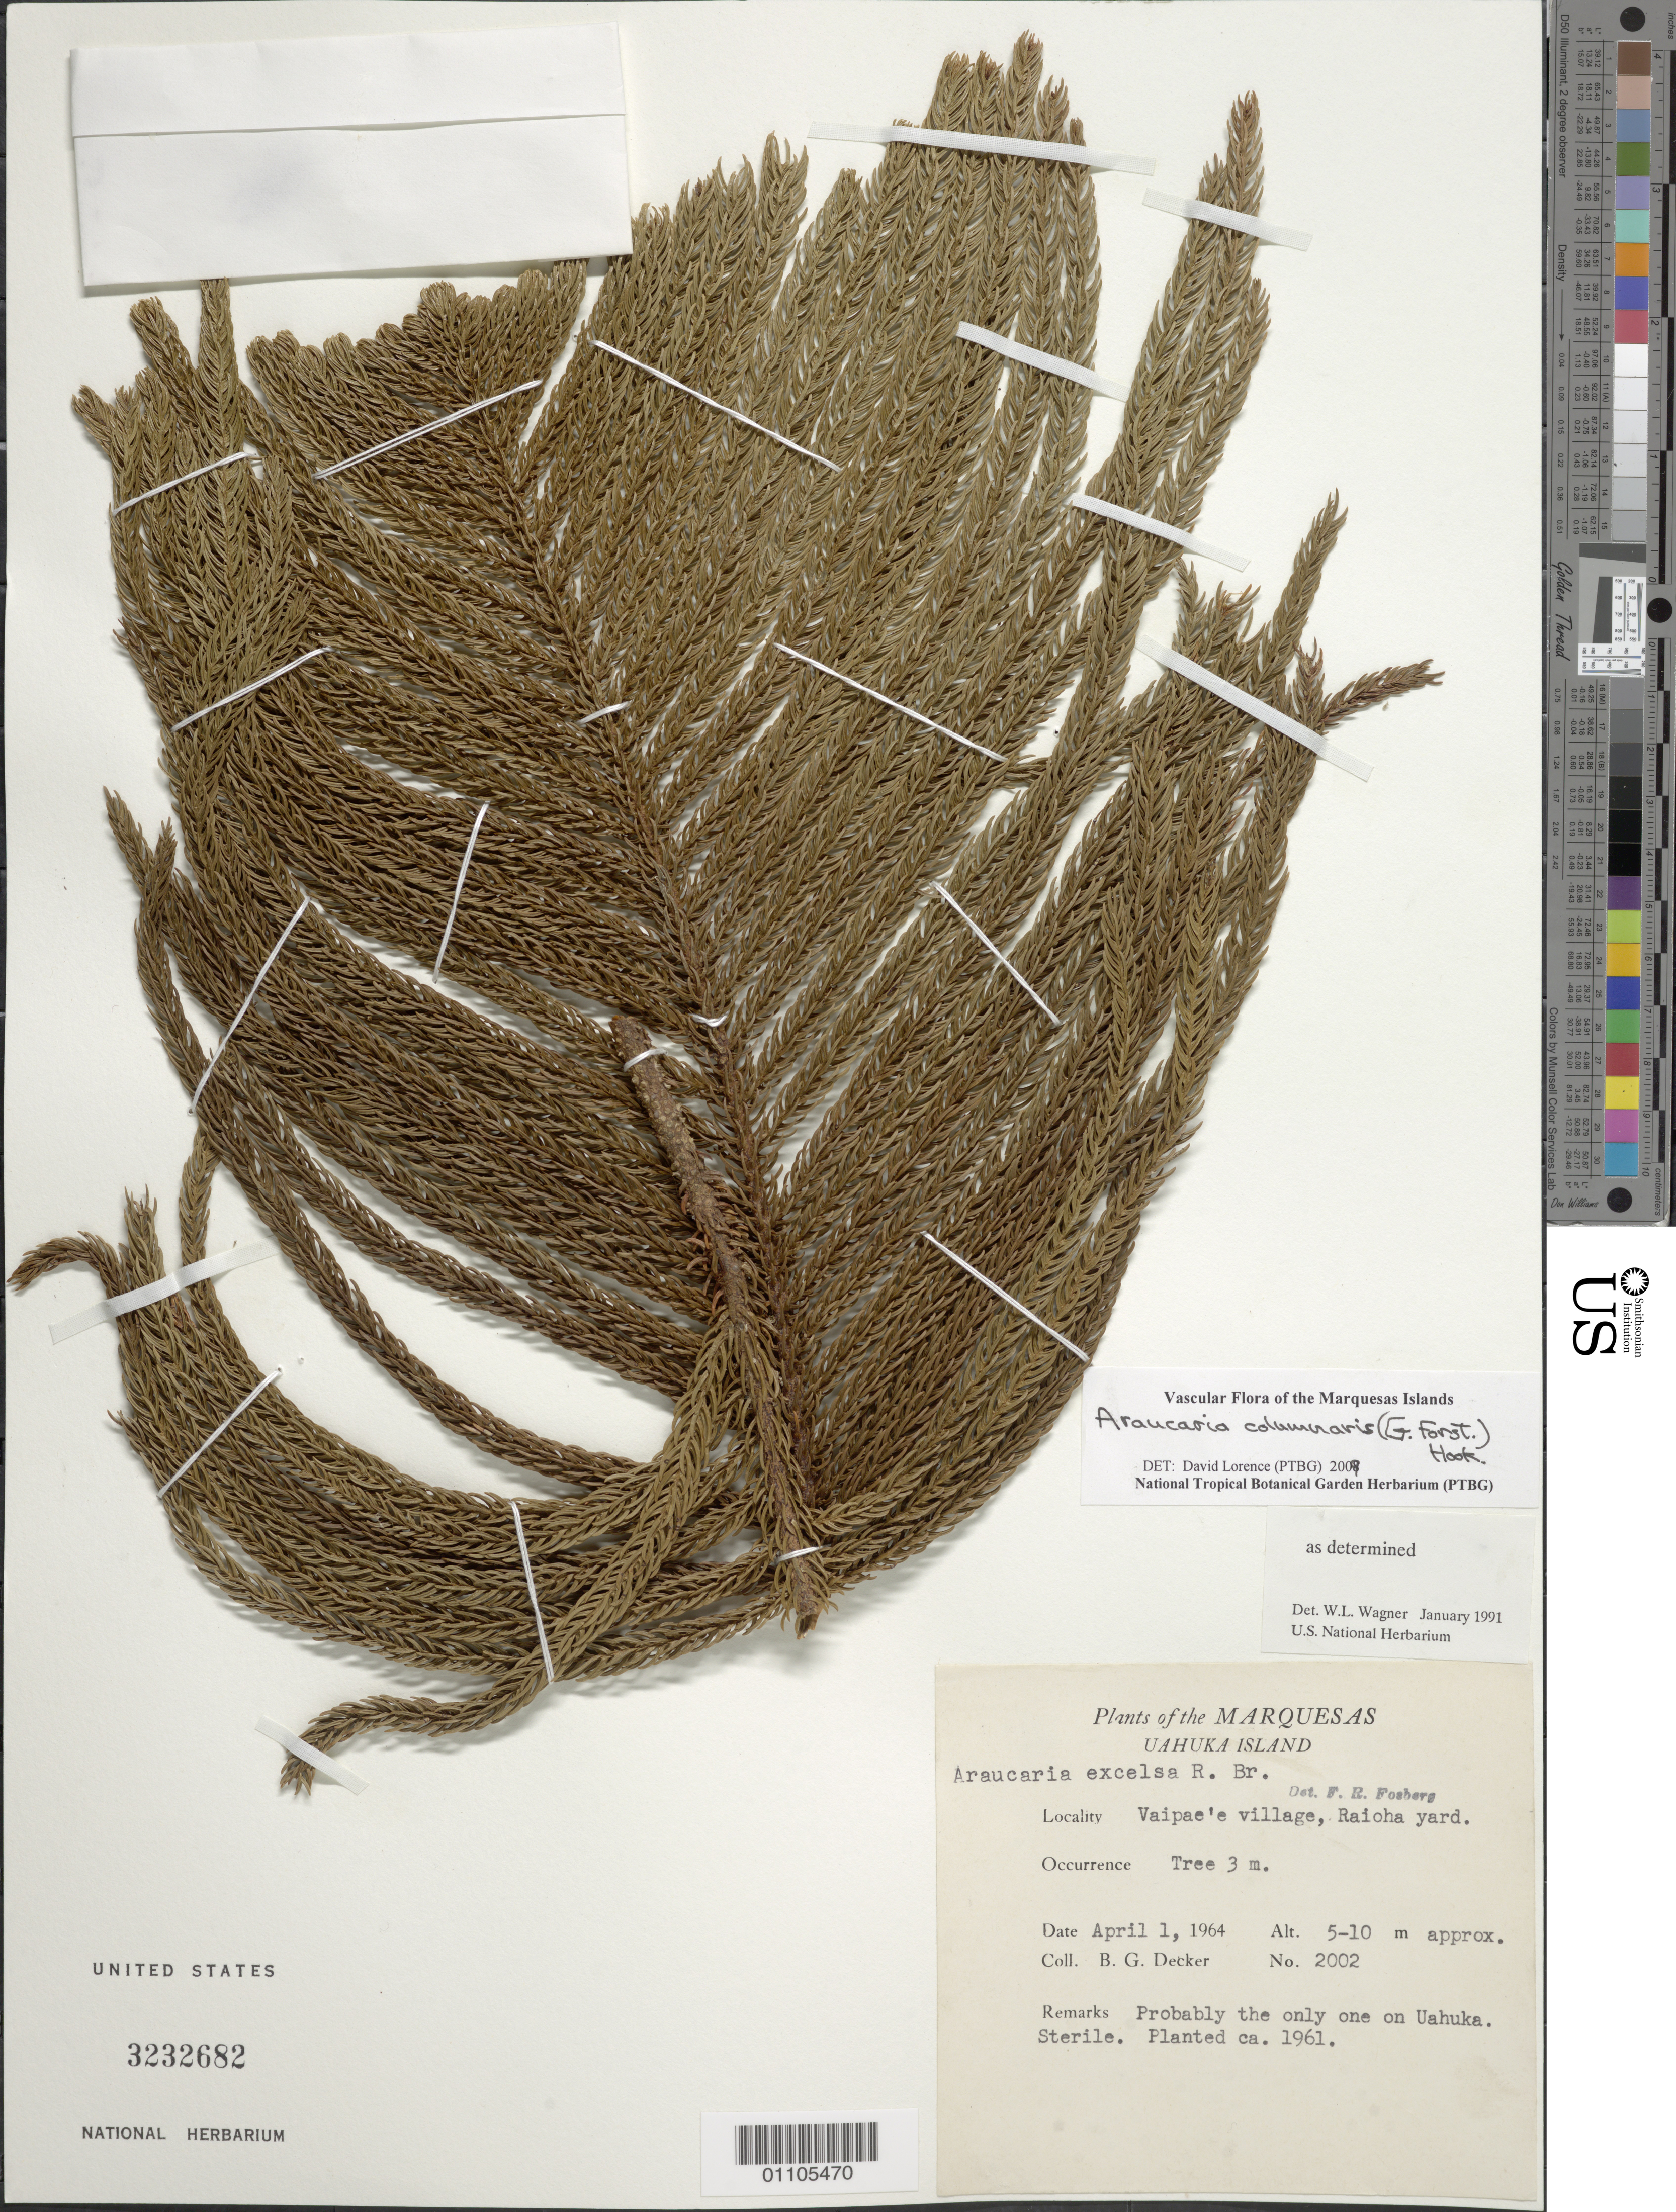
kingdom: Plantae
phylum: Tracheophyta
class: Pinopsida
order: Pinales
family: Araucariaceae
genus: Araucaria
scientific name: Araucaria columnaris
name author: (G. Forst.) Hook.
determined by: Lorence, David H., (PTBG), National Tropical Botanical Garden (UNITED STATES)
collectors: B. G. Decker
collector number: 2002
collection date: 1964-04-01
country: French Polynesia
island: Ua Huka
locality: Vaipae'e village, Raioha yard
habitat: Probably the only one on Ua Huka. Planted ca. 1961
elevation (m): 5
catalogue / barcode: US 3232682